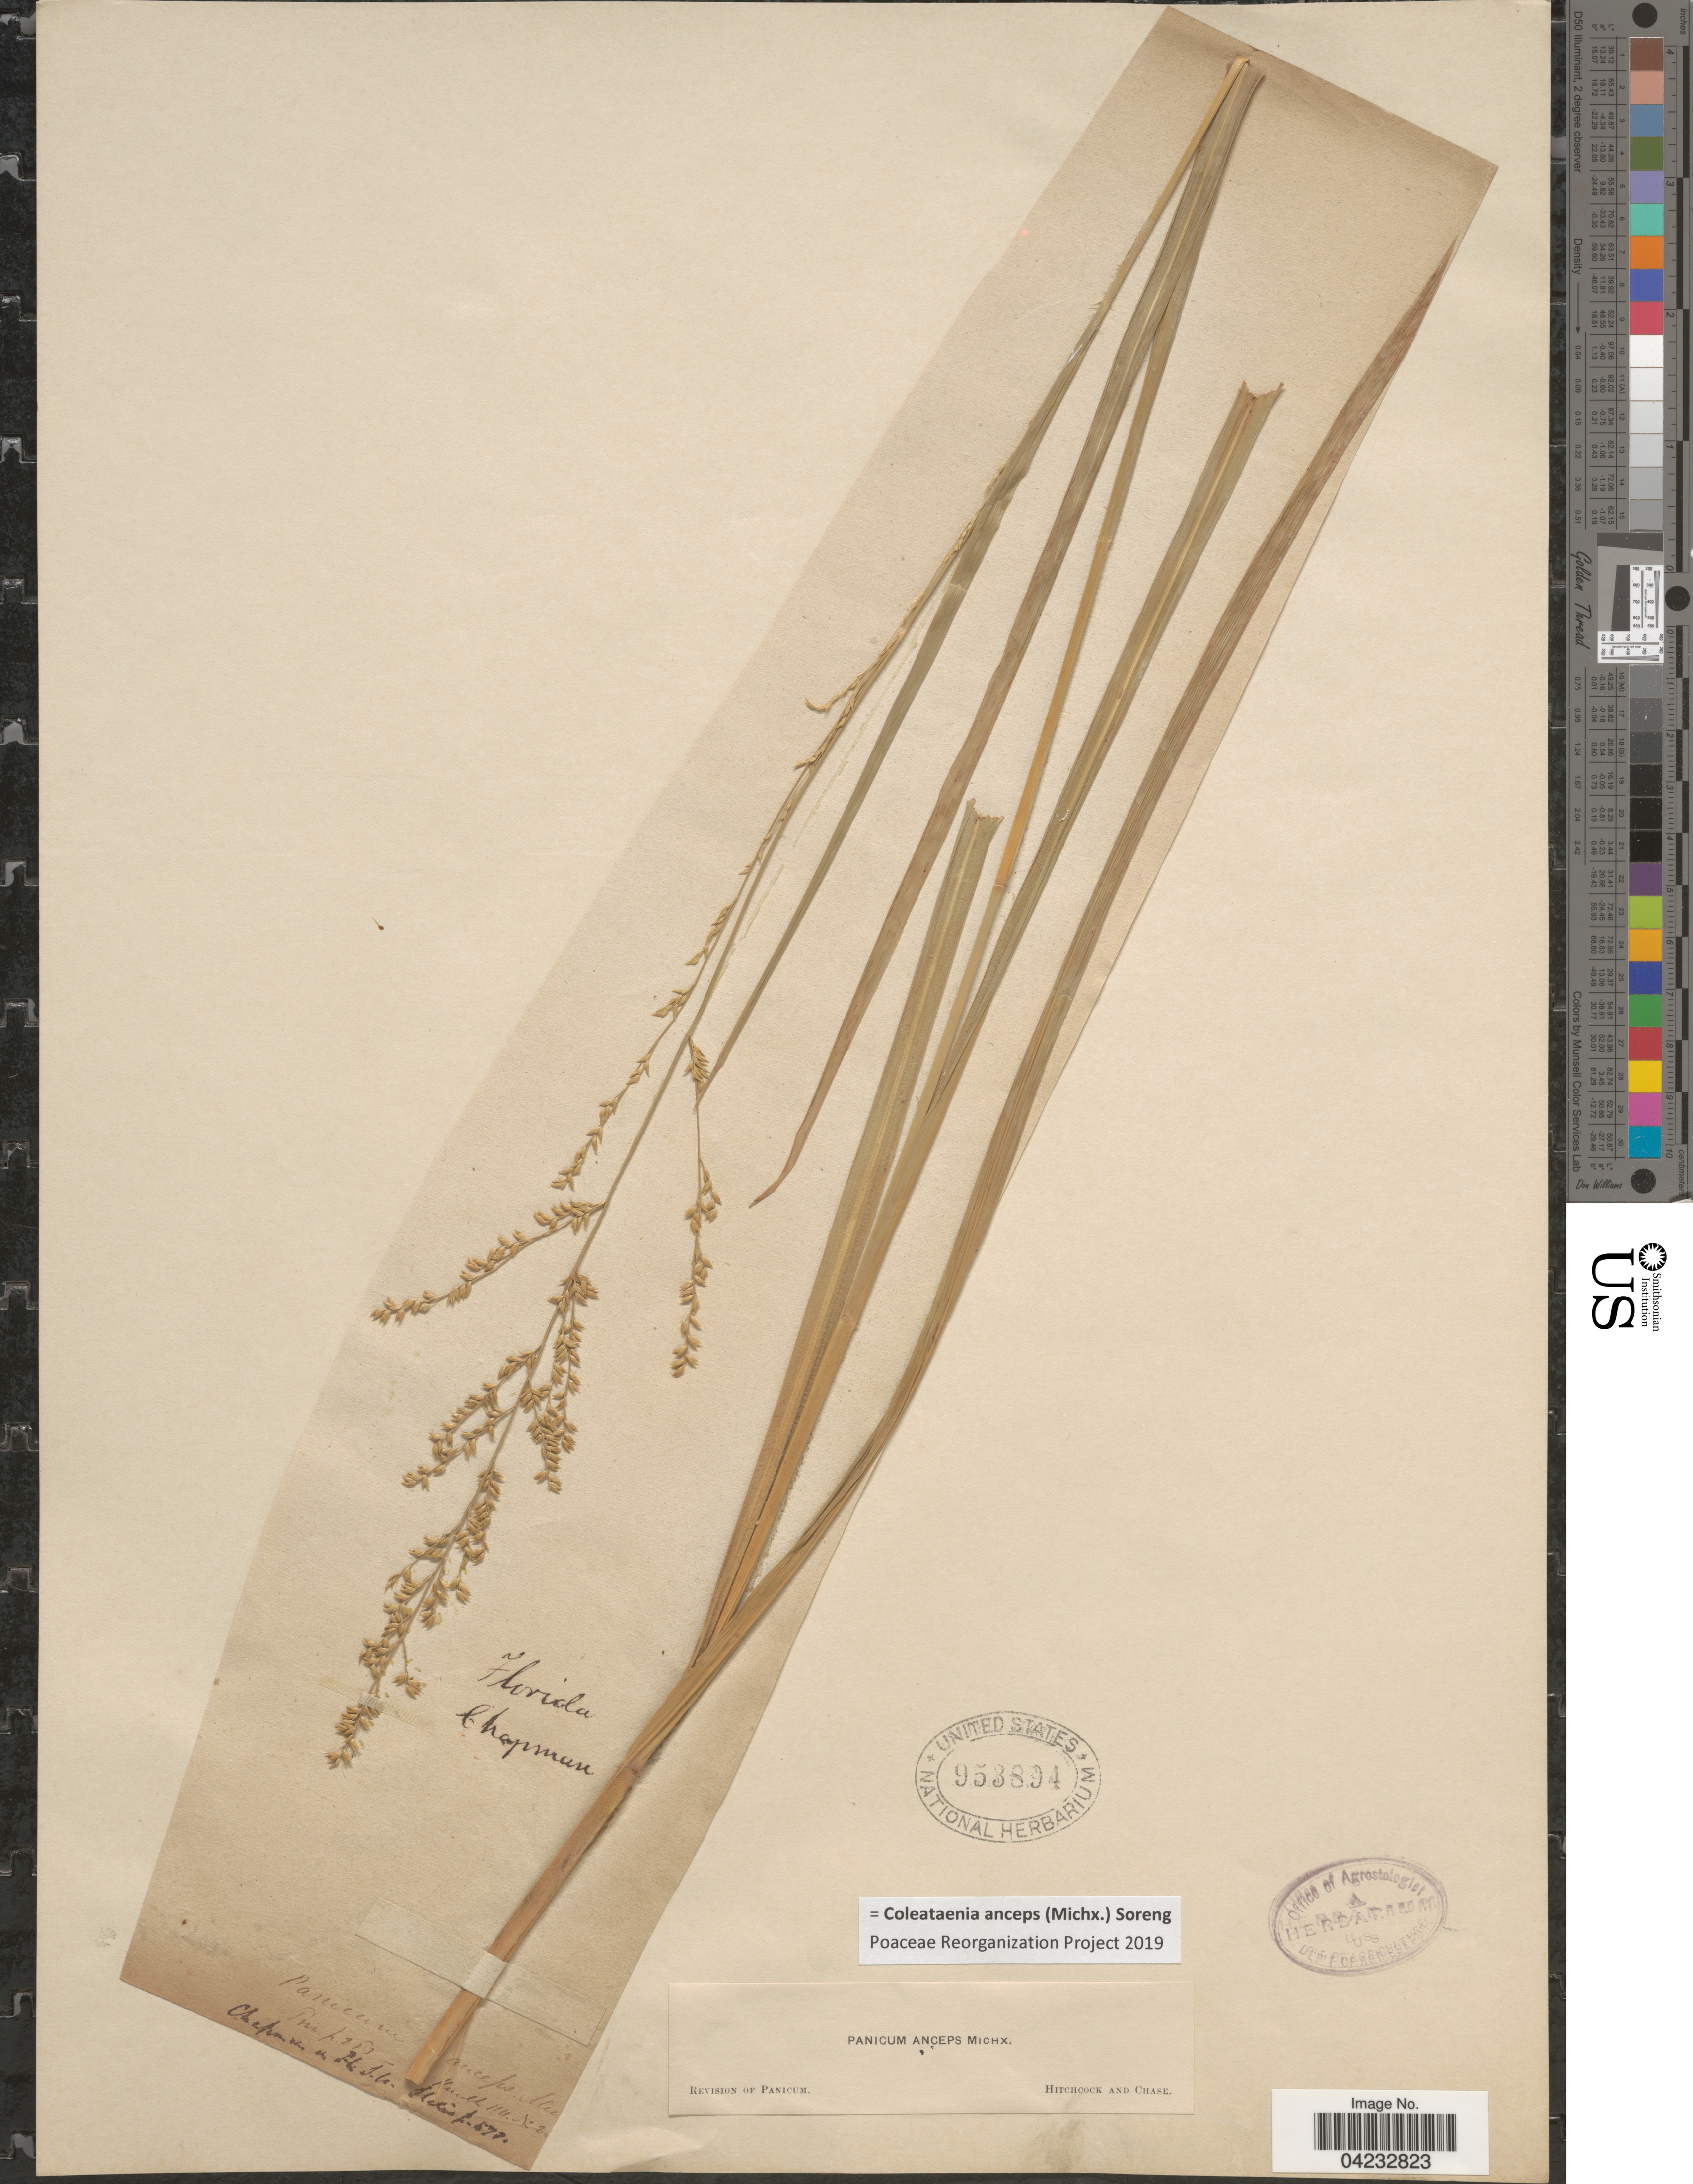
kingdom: Plantae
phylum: Tracheophyta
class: Liliopsida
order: Poales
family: Poaceae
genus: Coleataenia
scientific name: Coleataenia anceps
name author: (Michx.) Soreng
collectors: A. Chapman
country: United States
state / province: Florida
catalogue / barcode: US 953894